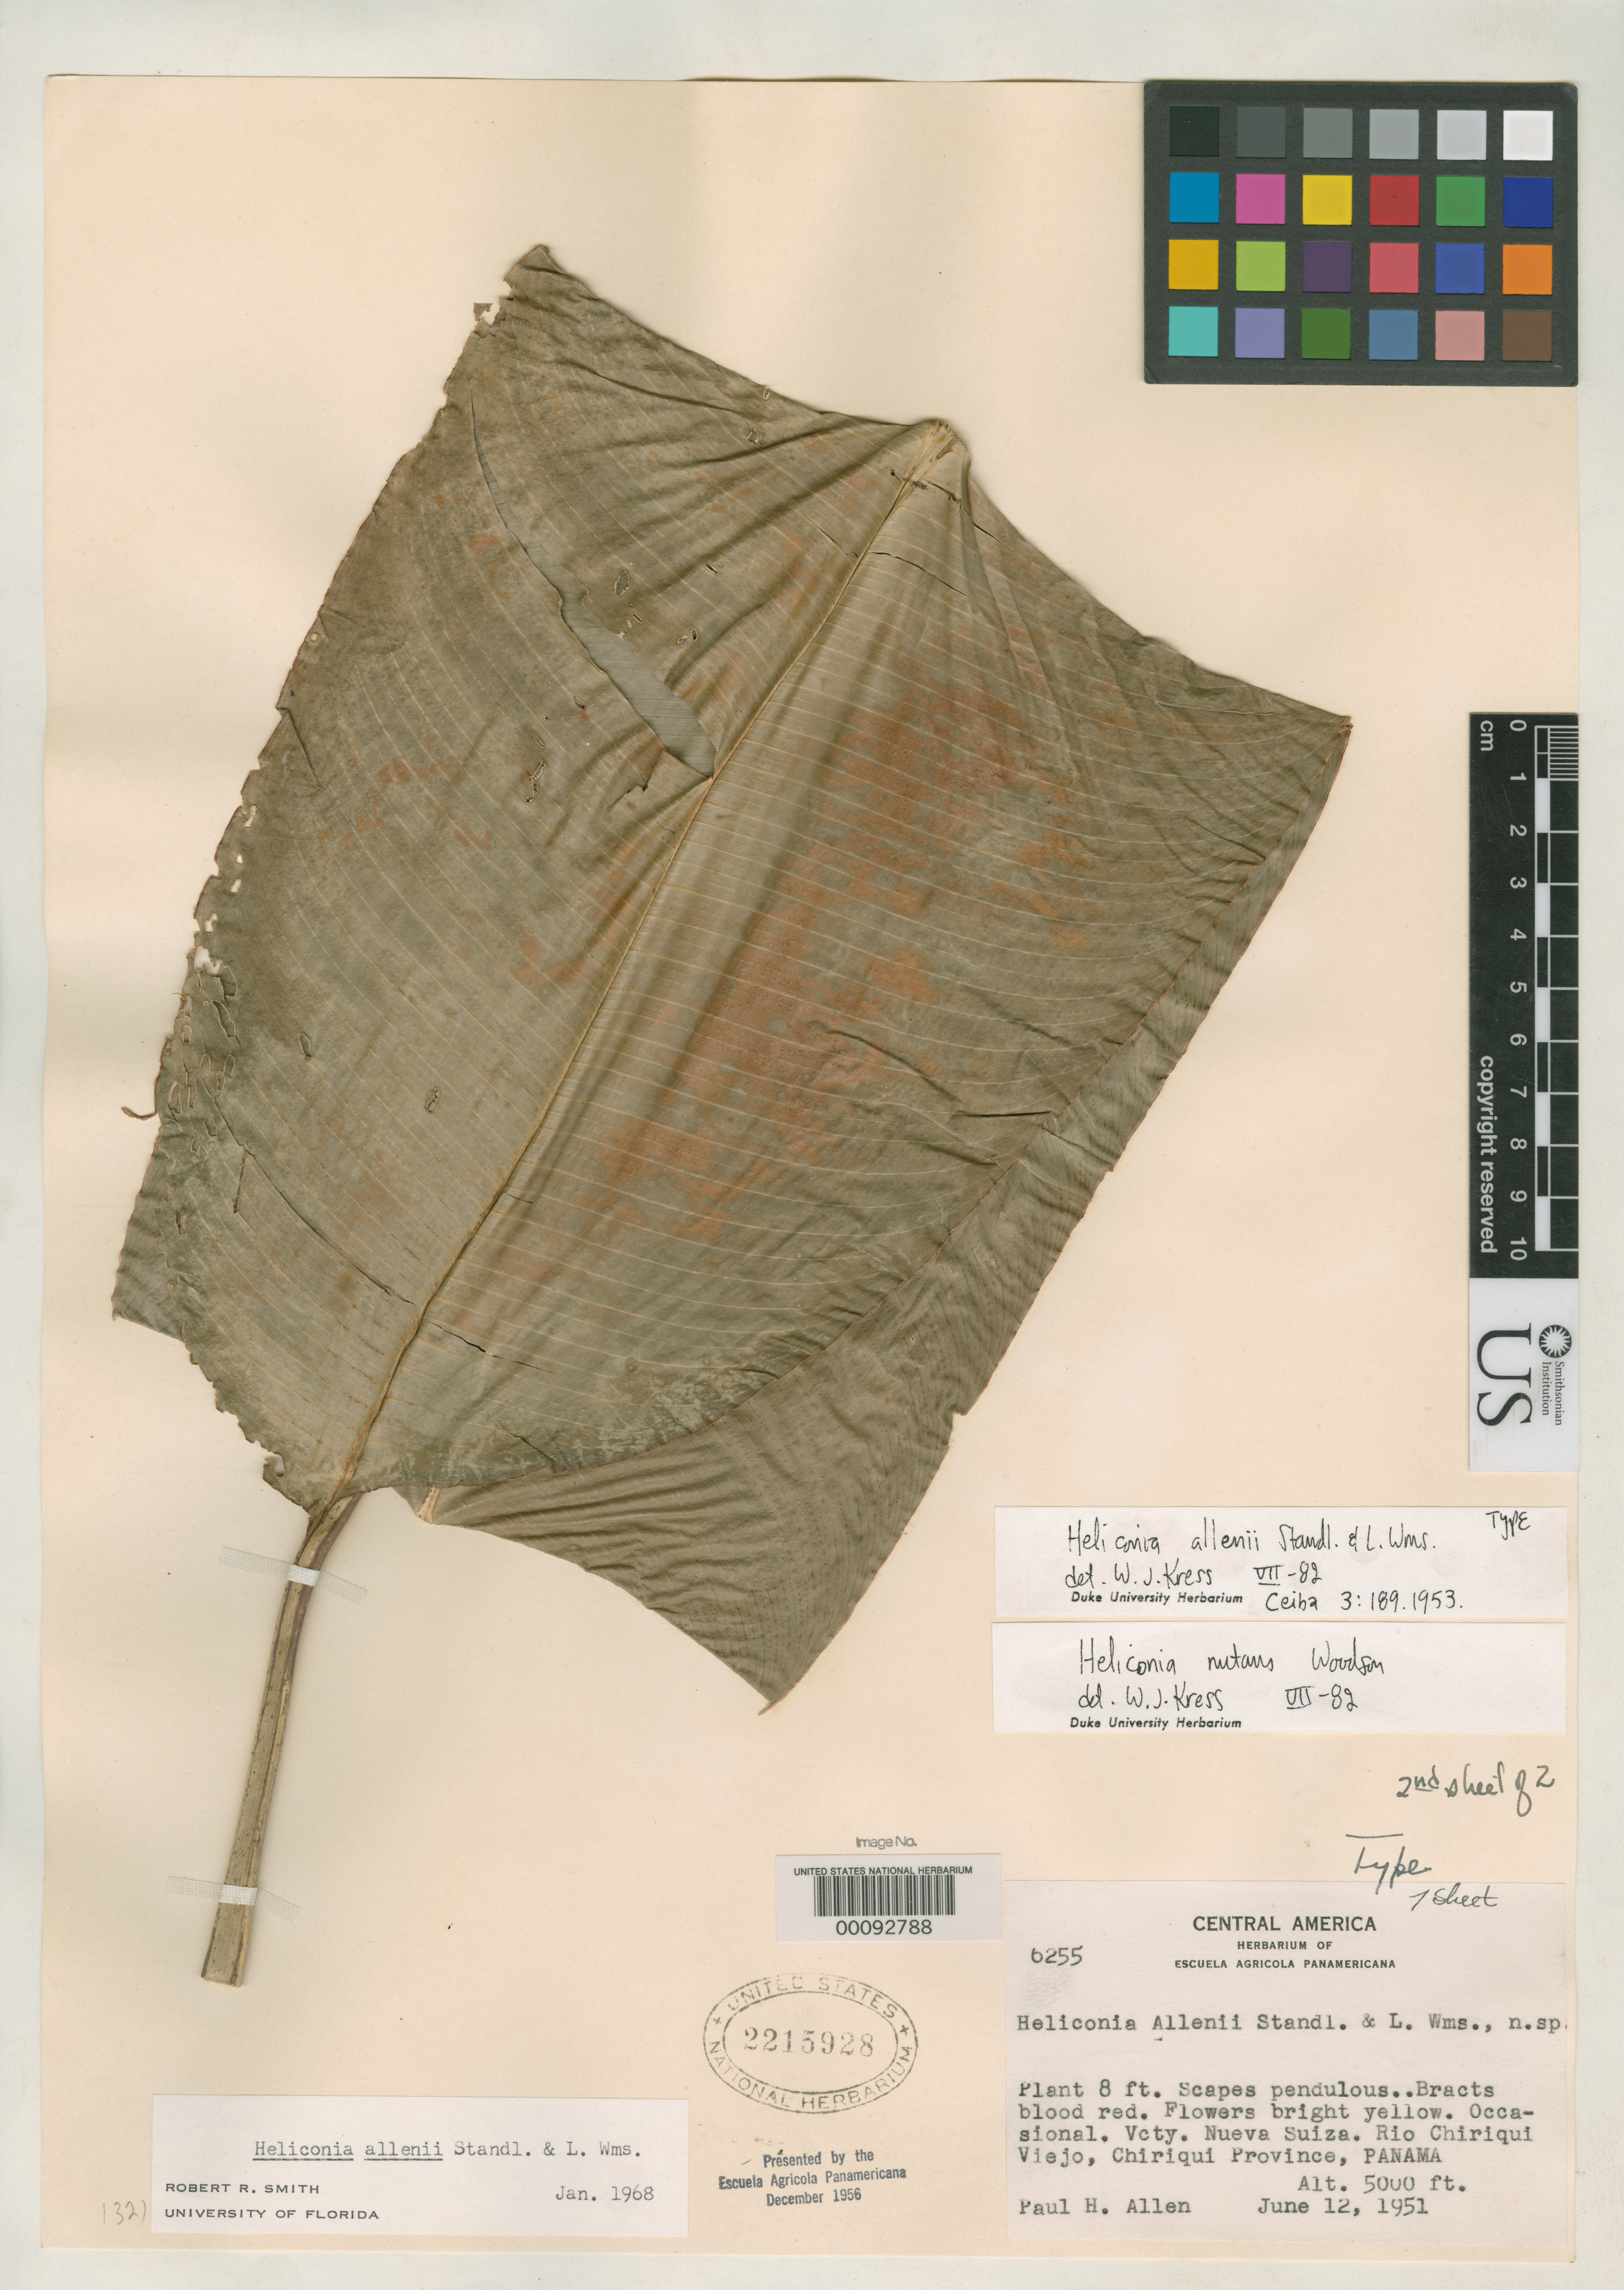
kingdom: Plantae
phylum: Tracheophyta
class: Liliopsida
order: Zingiberales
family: Heliconiaceae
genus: Heliconia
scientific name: Heliconia allenii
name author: Standl. & L.O. Williams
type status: Holotype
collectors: P. H. Allen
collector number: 6255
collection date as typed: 12 Jun 1951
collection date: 1951-06-12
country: Panama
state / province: Chiriquí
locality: Vicinity of Nueva Suiza, Rio Chiriqui Viejo.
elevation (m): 1524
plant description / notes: "Presented by the Escuela Agricola Panamericana December 1956." Holotype, transferred from EAP to US (see Dorr et al. 2009, Taxon 58: 993-1001).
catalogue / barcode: US 2215928